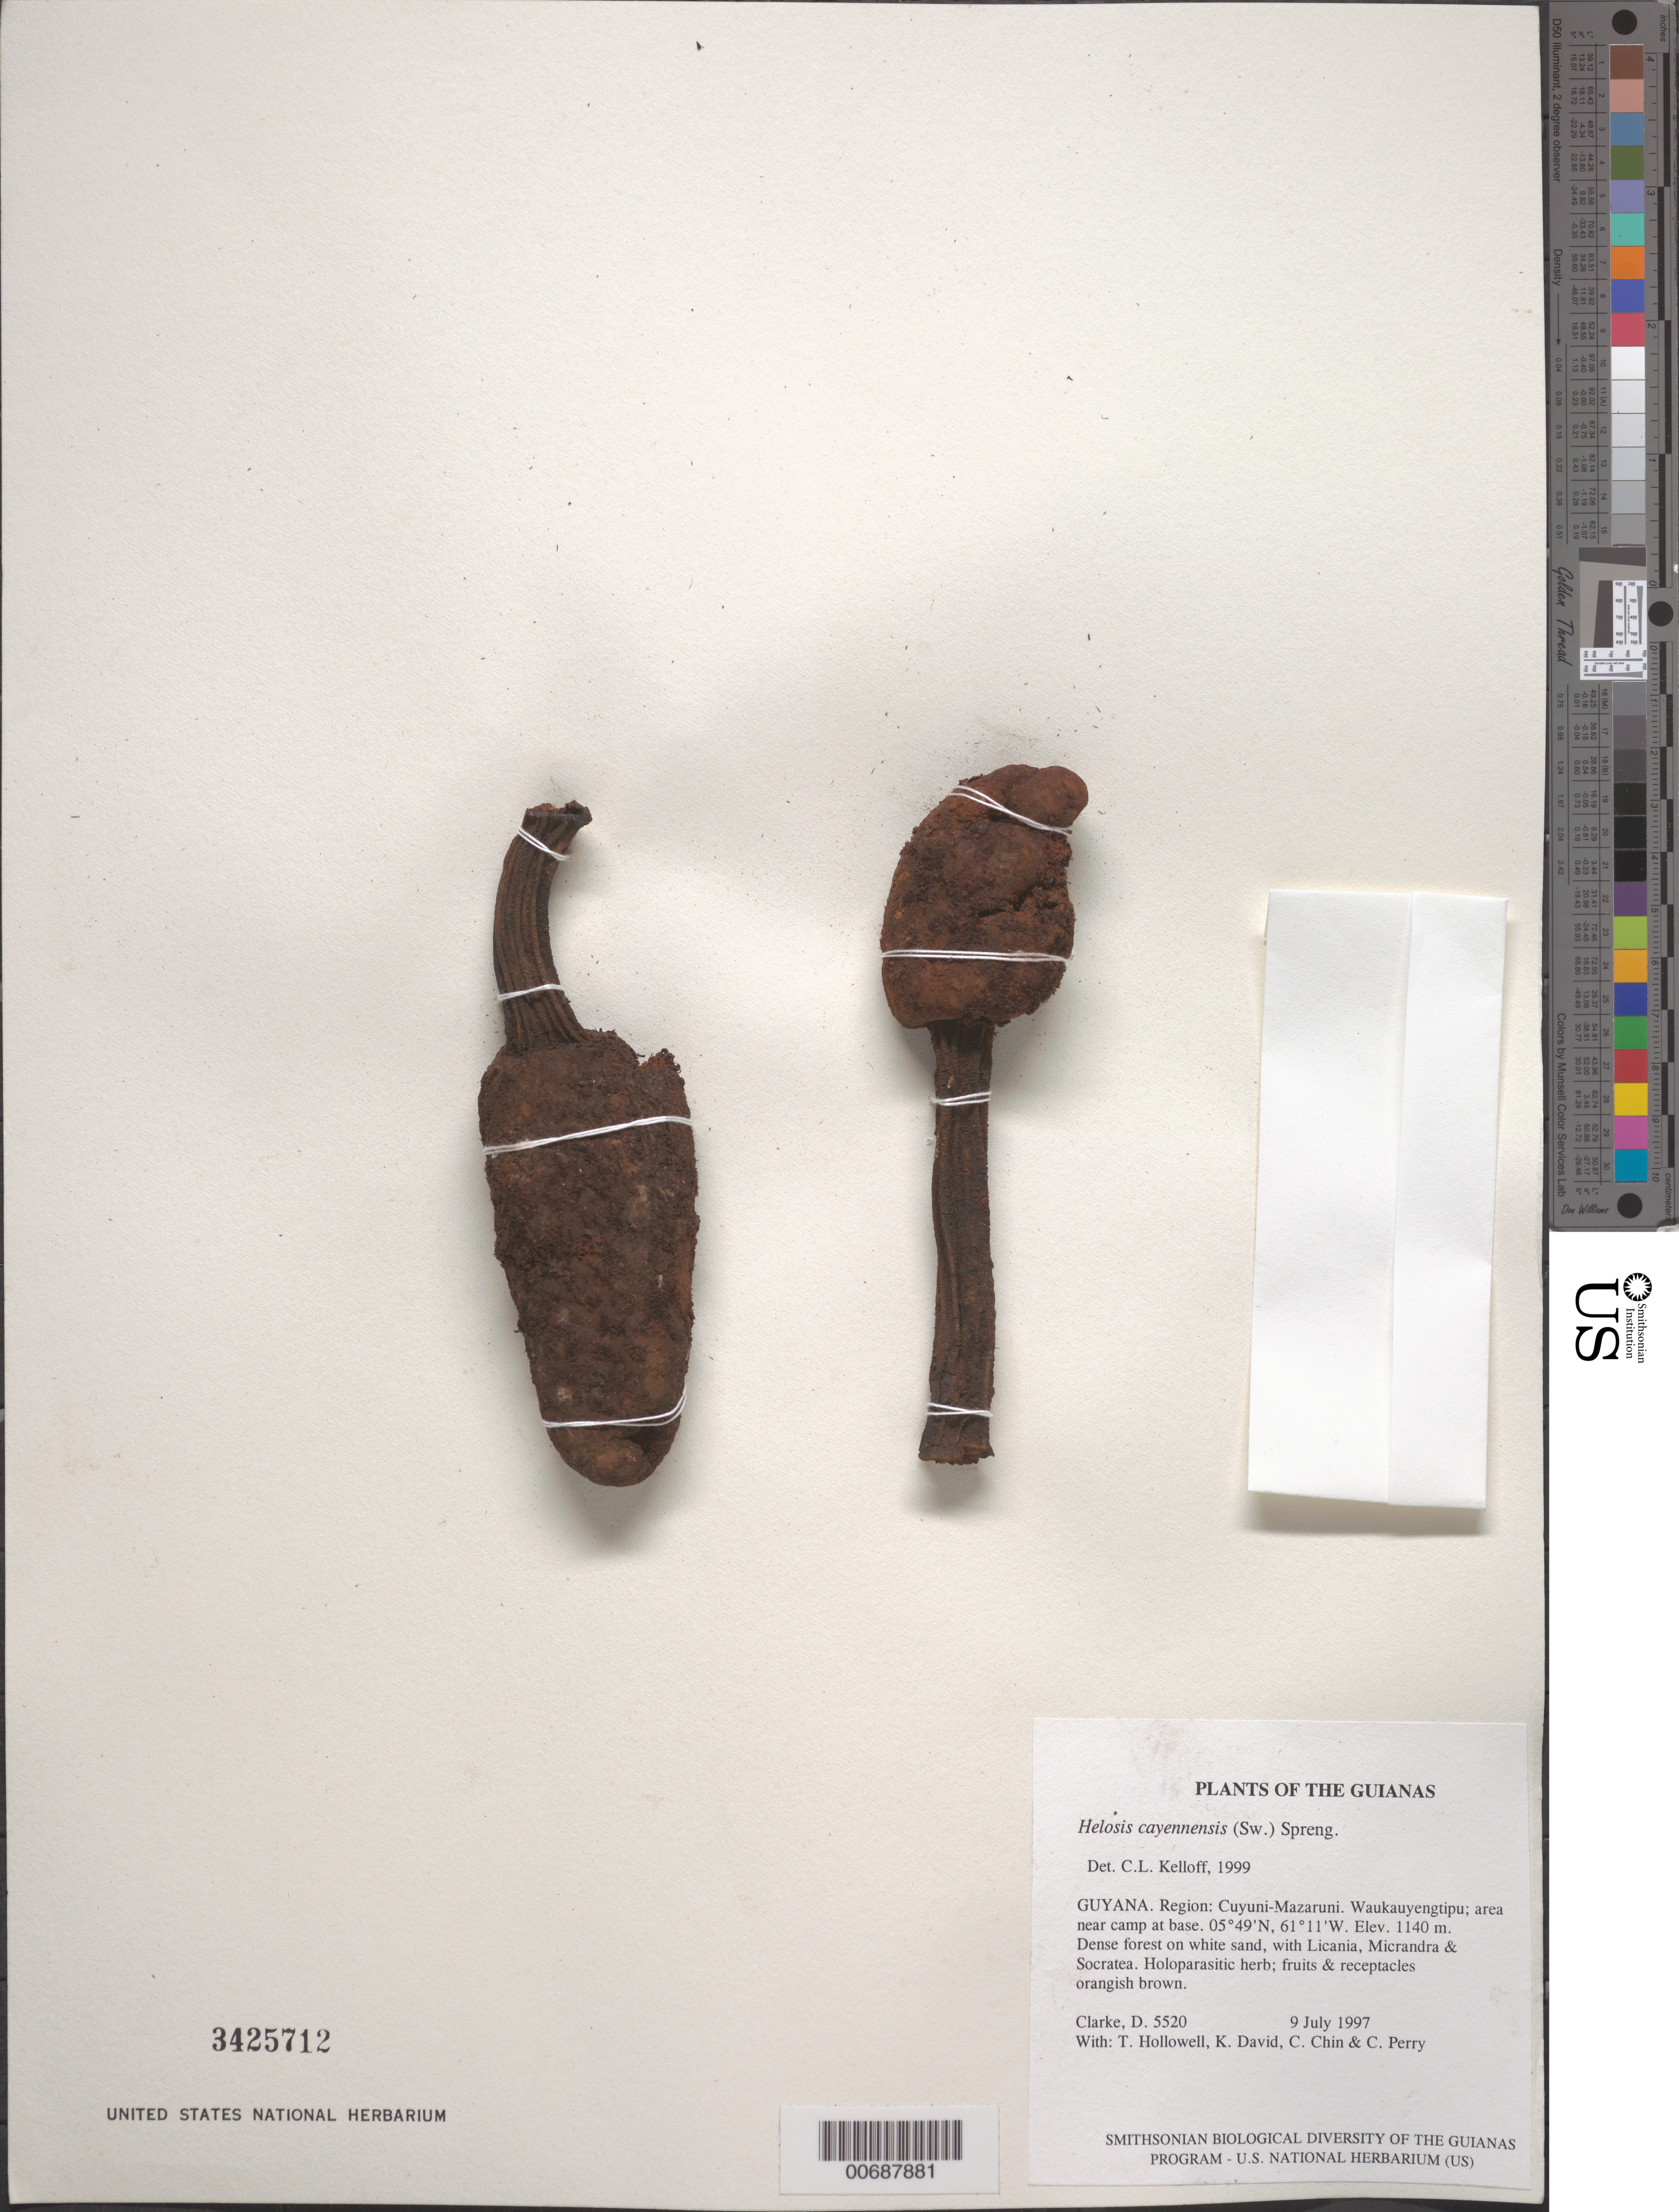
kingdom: Plantae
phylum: Tracheophyta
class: Magnoliopsida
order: Santalales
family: Balanophoraceae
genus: Helosis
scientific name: Helosis cayennensis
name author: (Sw.) Spreng.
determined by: Kelloff, Carol L., (US), Smithsonian Institution - National Museum of Natural History (UNITED STATES)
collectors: H. D. Clarke, T. Hollowell, K. David, C. Chin & C. Perry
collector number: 5520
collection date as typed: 9 July 1997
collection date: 1997-07-09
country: Guyana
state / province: Cuyuni-Mazaruni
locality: Waukauyengtipu; area near camp at base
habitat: Dense forest on white sand, with Licania, Micrandra & Socratea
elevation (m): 1140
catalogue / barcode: US 3425712